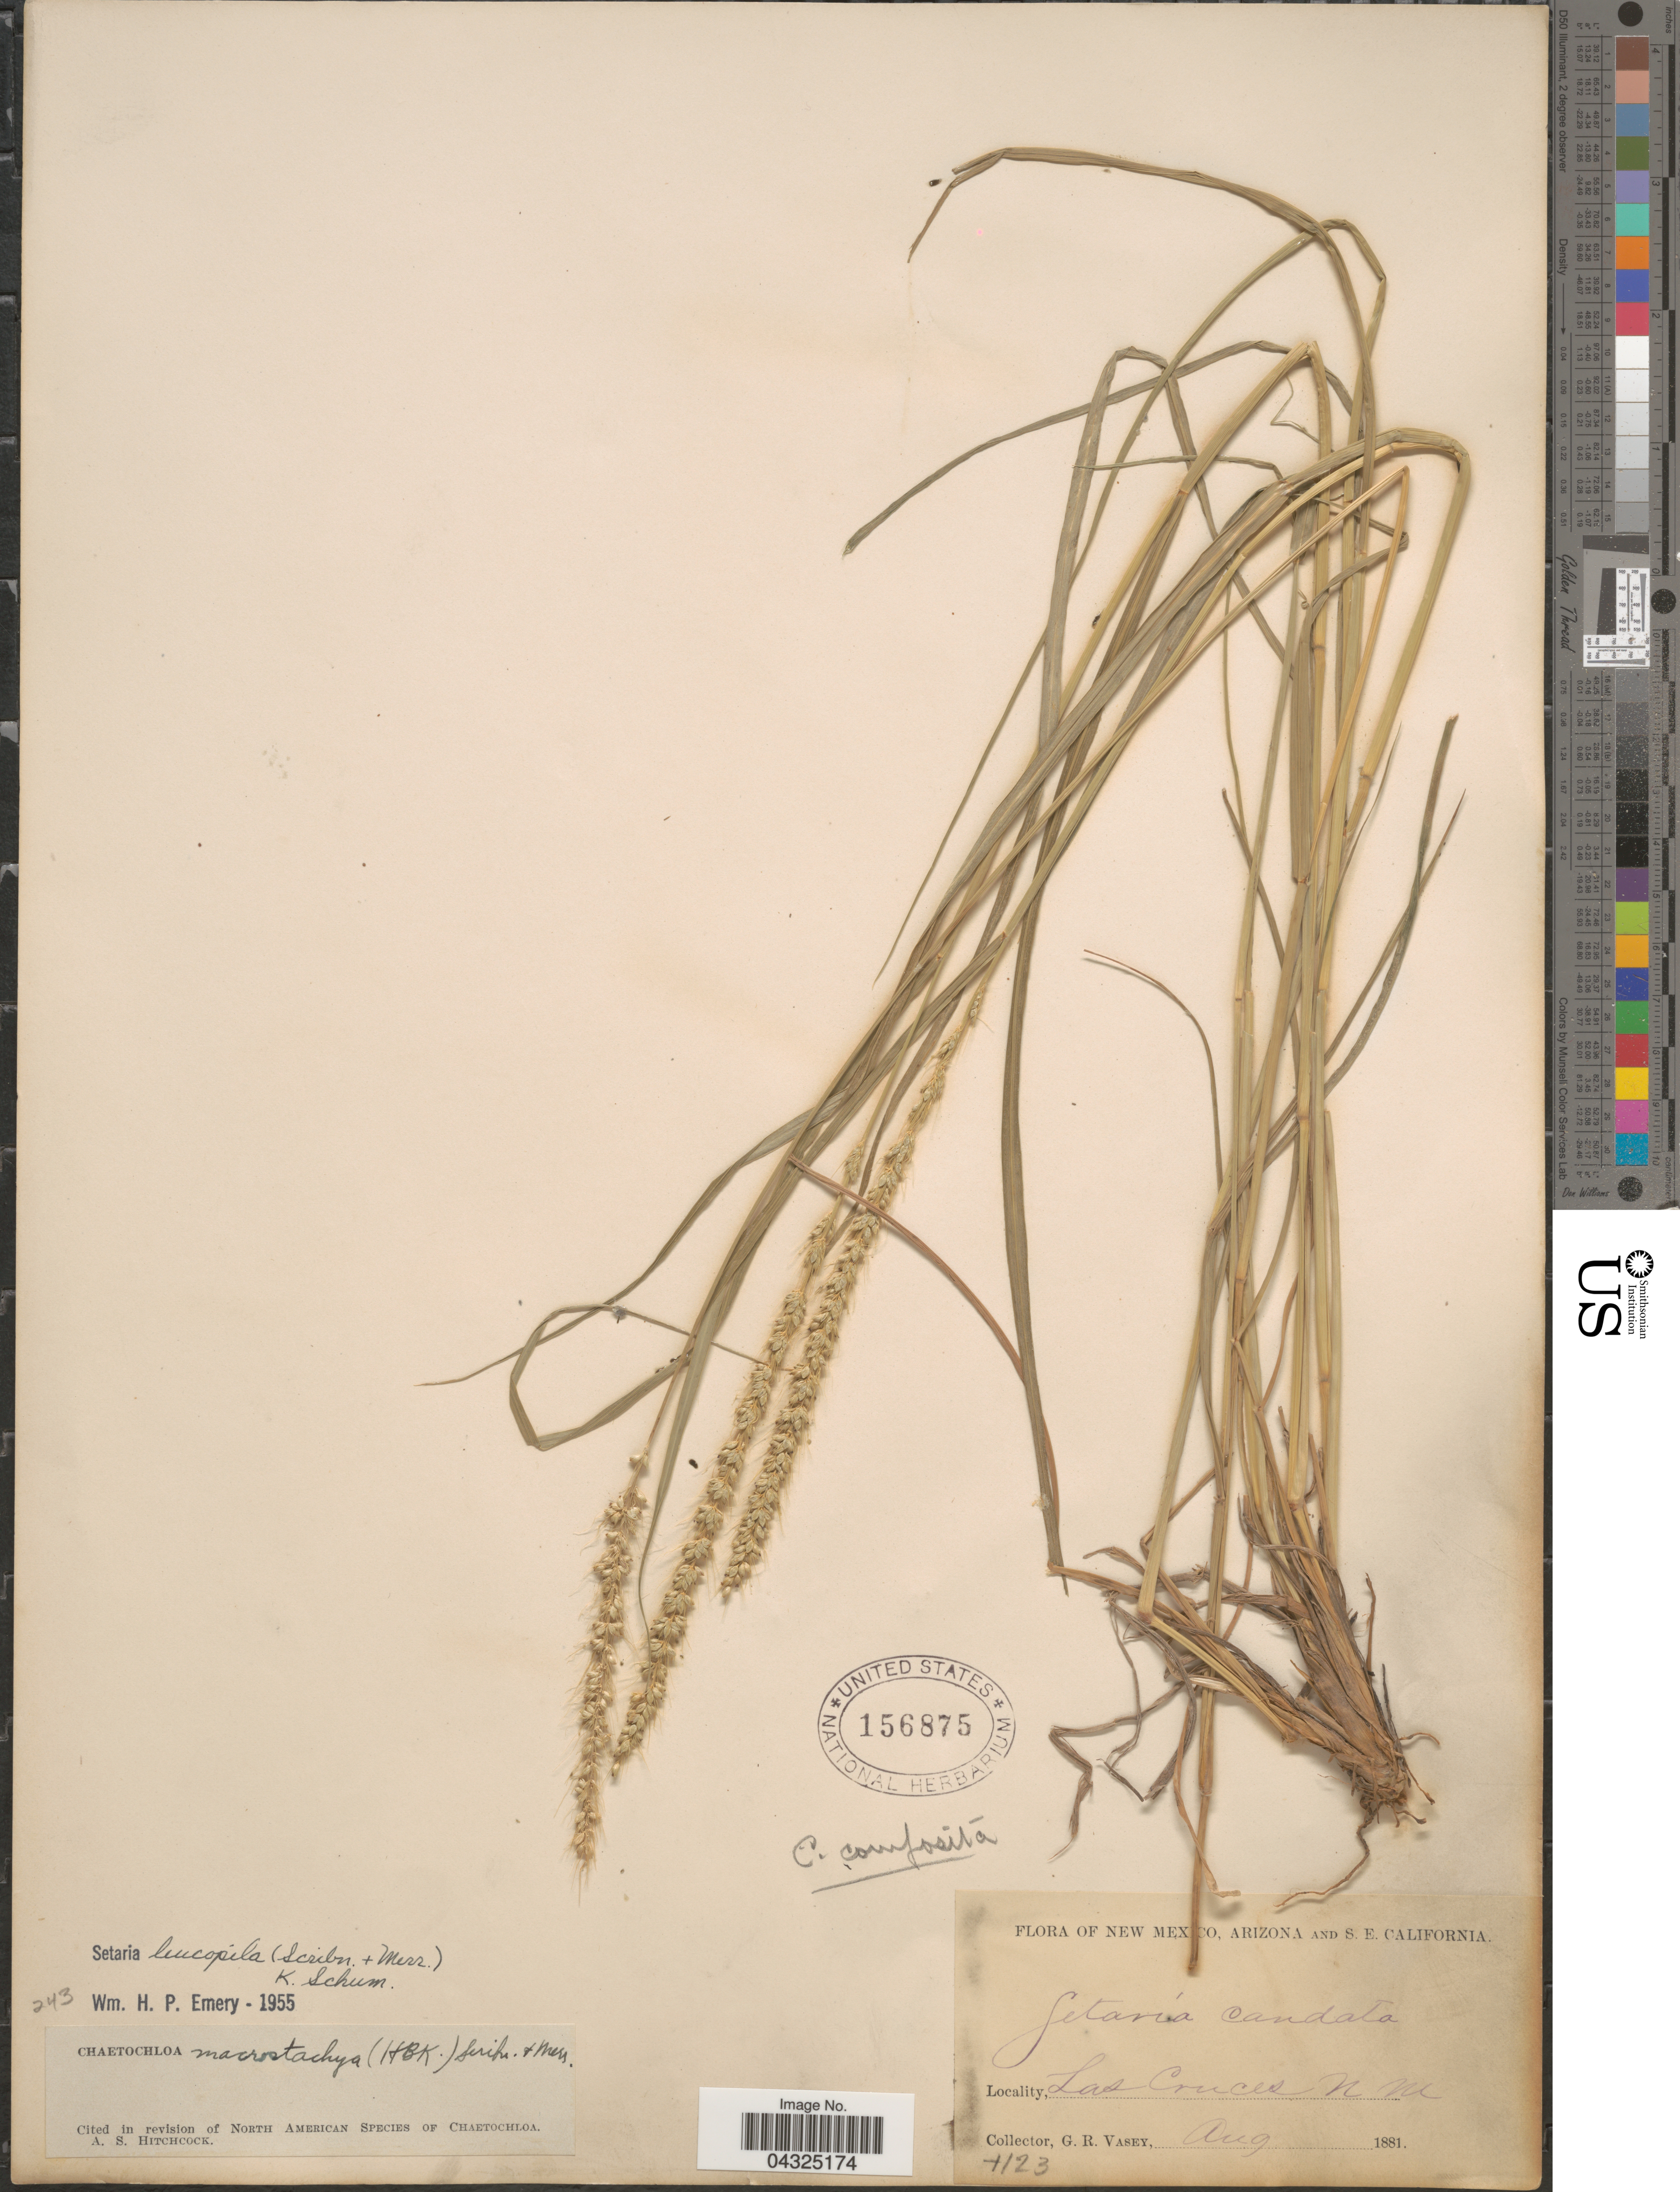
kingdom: Plantae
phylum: Tracheophyta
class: Liliopsida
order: Poales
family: Poaceae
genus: Setaria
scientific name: Setaria leucopila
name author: (Scribn. & Merr.) K. Schum.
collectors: G. R. Vasey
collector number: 1123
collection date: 1881-08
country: United States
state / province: New Mexico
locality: Las Cruces, N. M.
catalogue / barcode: US 156875